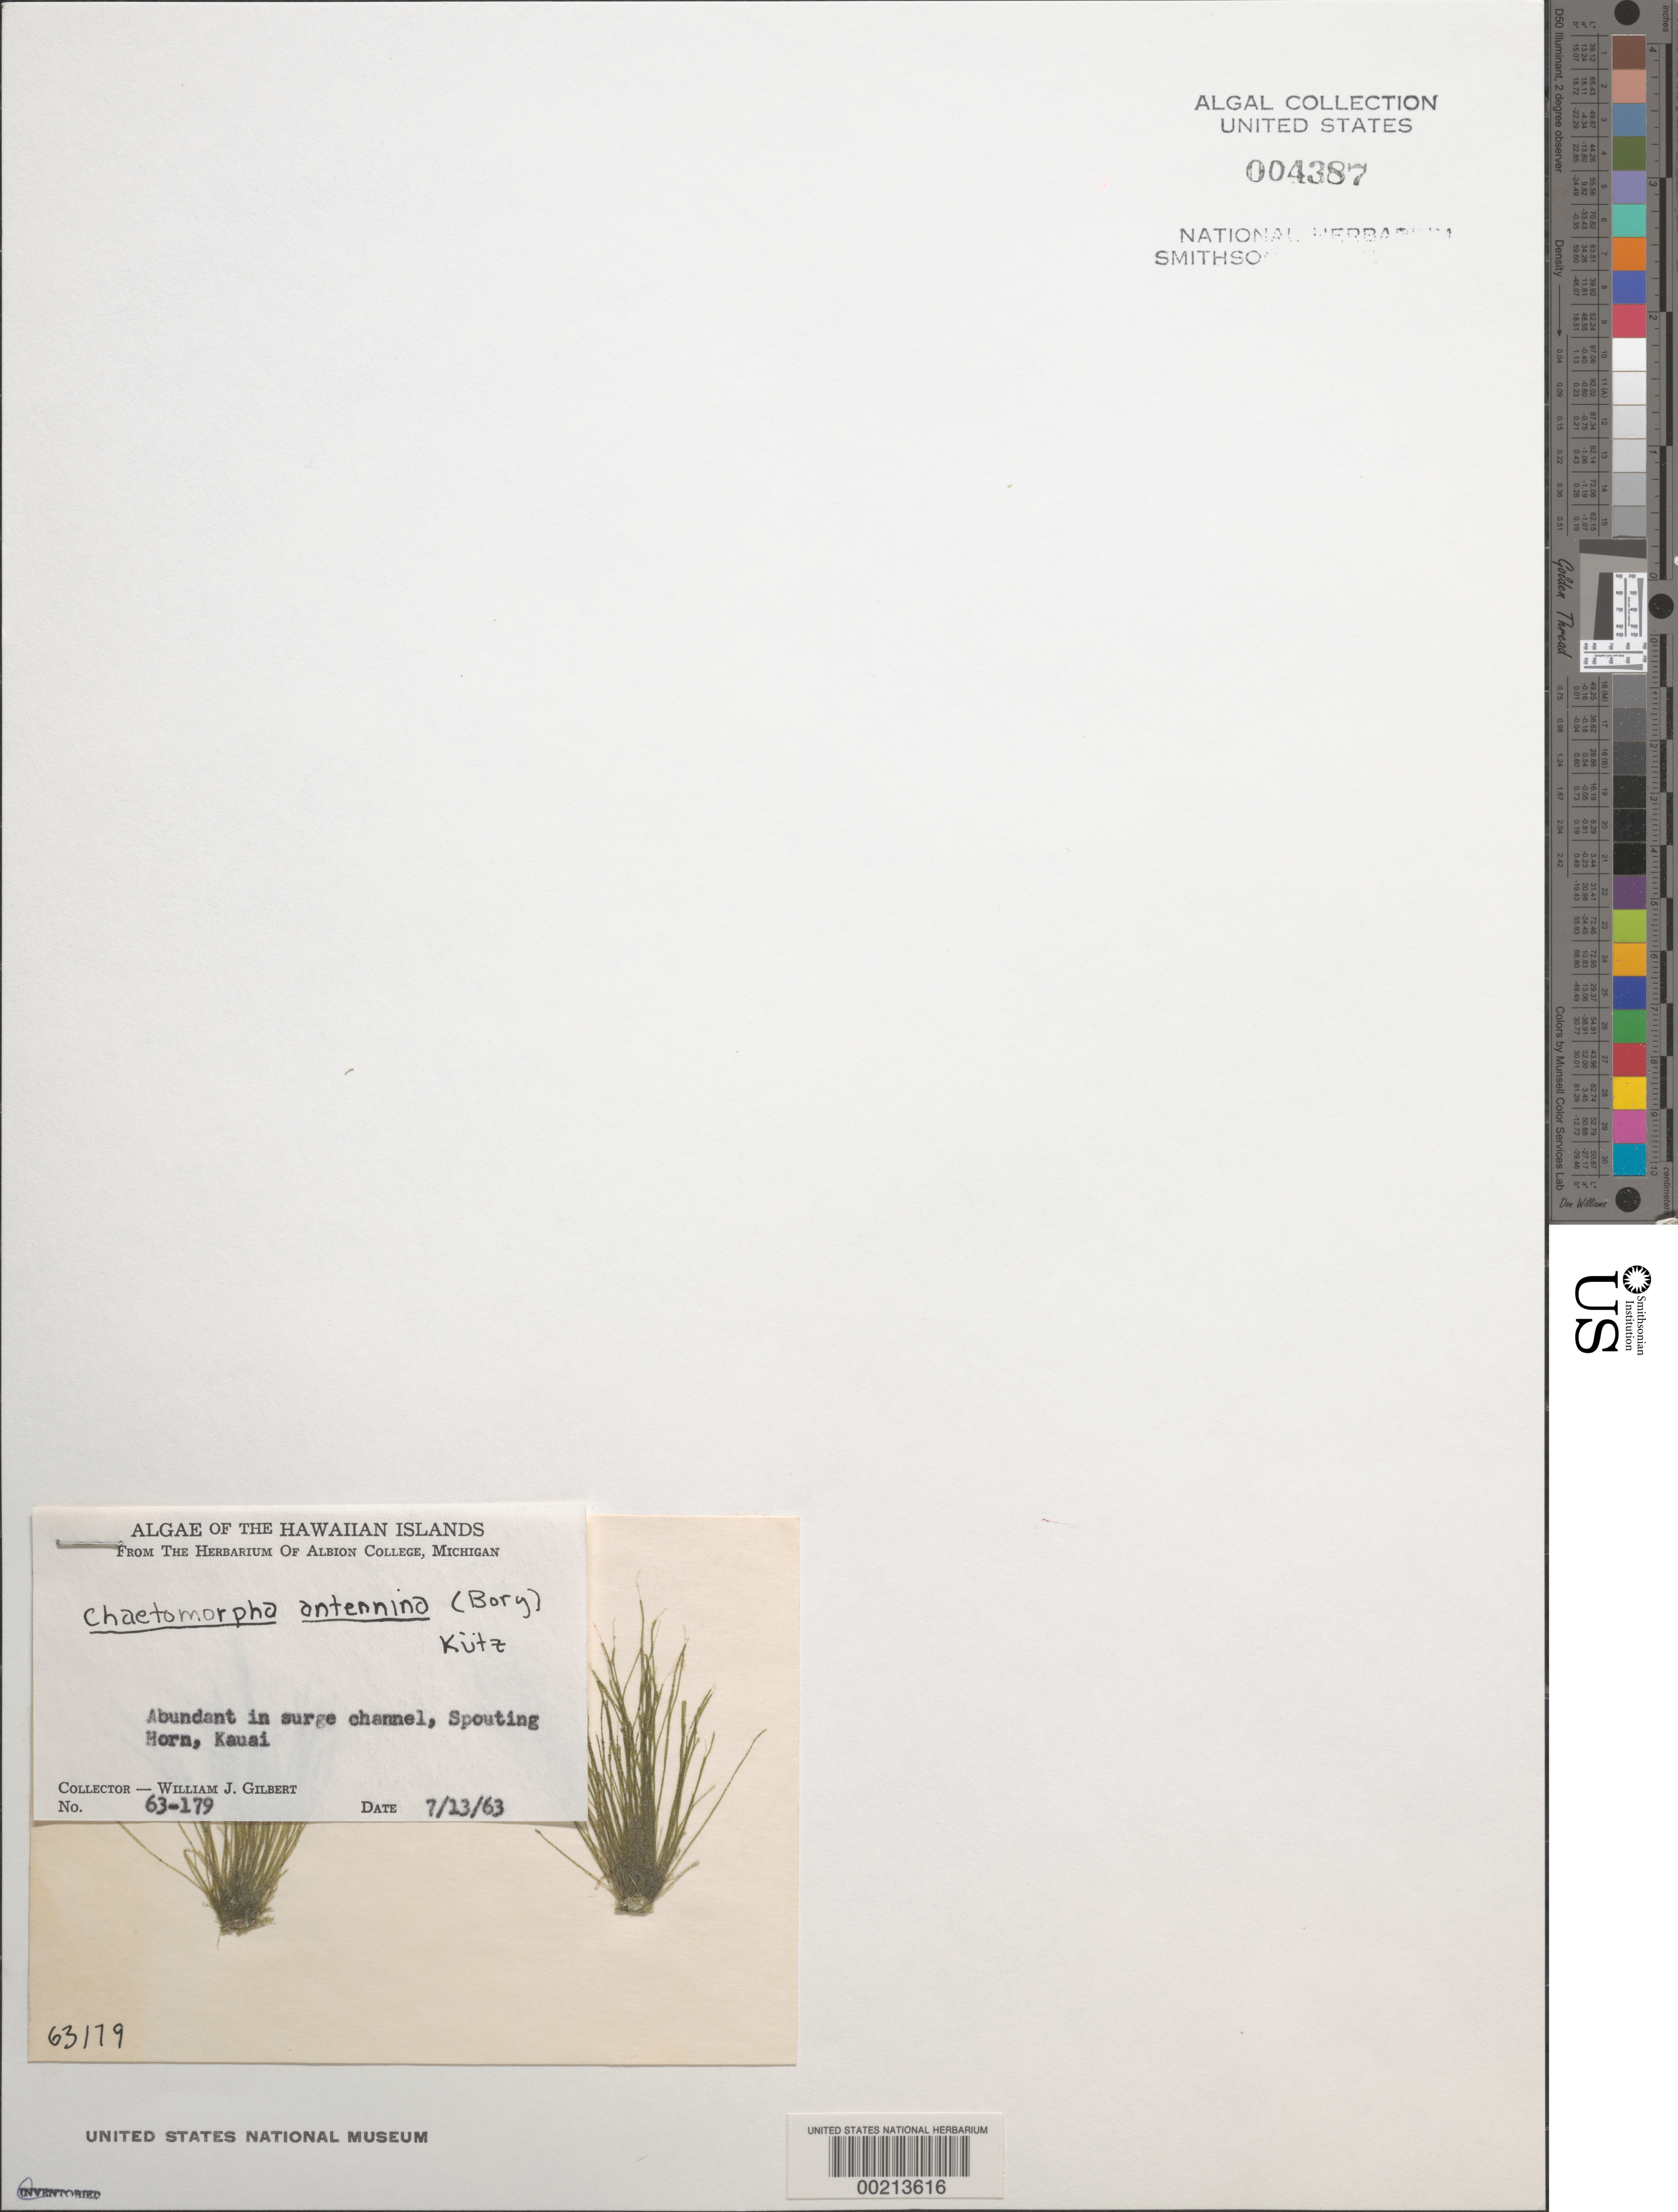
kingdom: Plantae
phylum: Chlorophyta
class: Ulvophyceae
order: Cladophorales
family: Cladophoraceae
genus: Chaetomorpha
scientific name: Chaetomorpha antennina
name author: (Bory) Kütz.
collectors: W. J. Gilbert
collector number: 63-179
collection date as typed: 13 Jul 1963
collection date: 1963-07-13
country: United States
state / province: Hawaii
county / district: Kauai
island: Kaua'i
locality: Spouting Horn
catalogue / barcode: US 4387